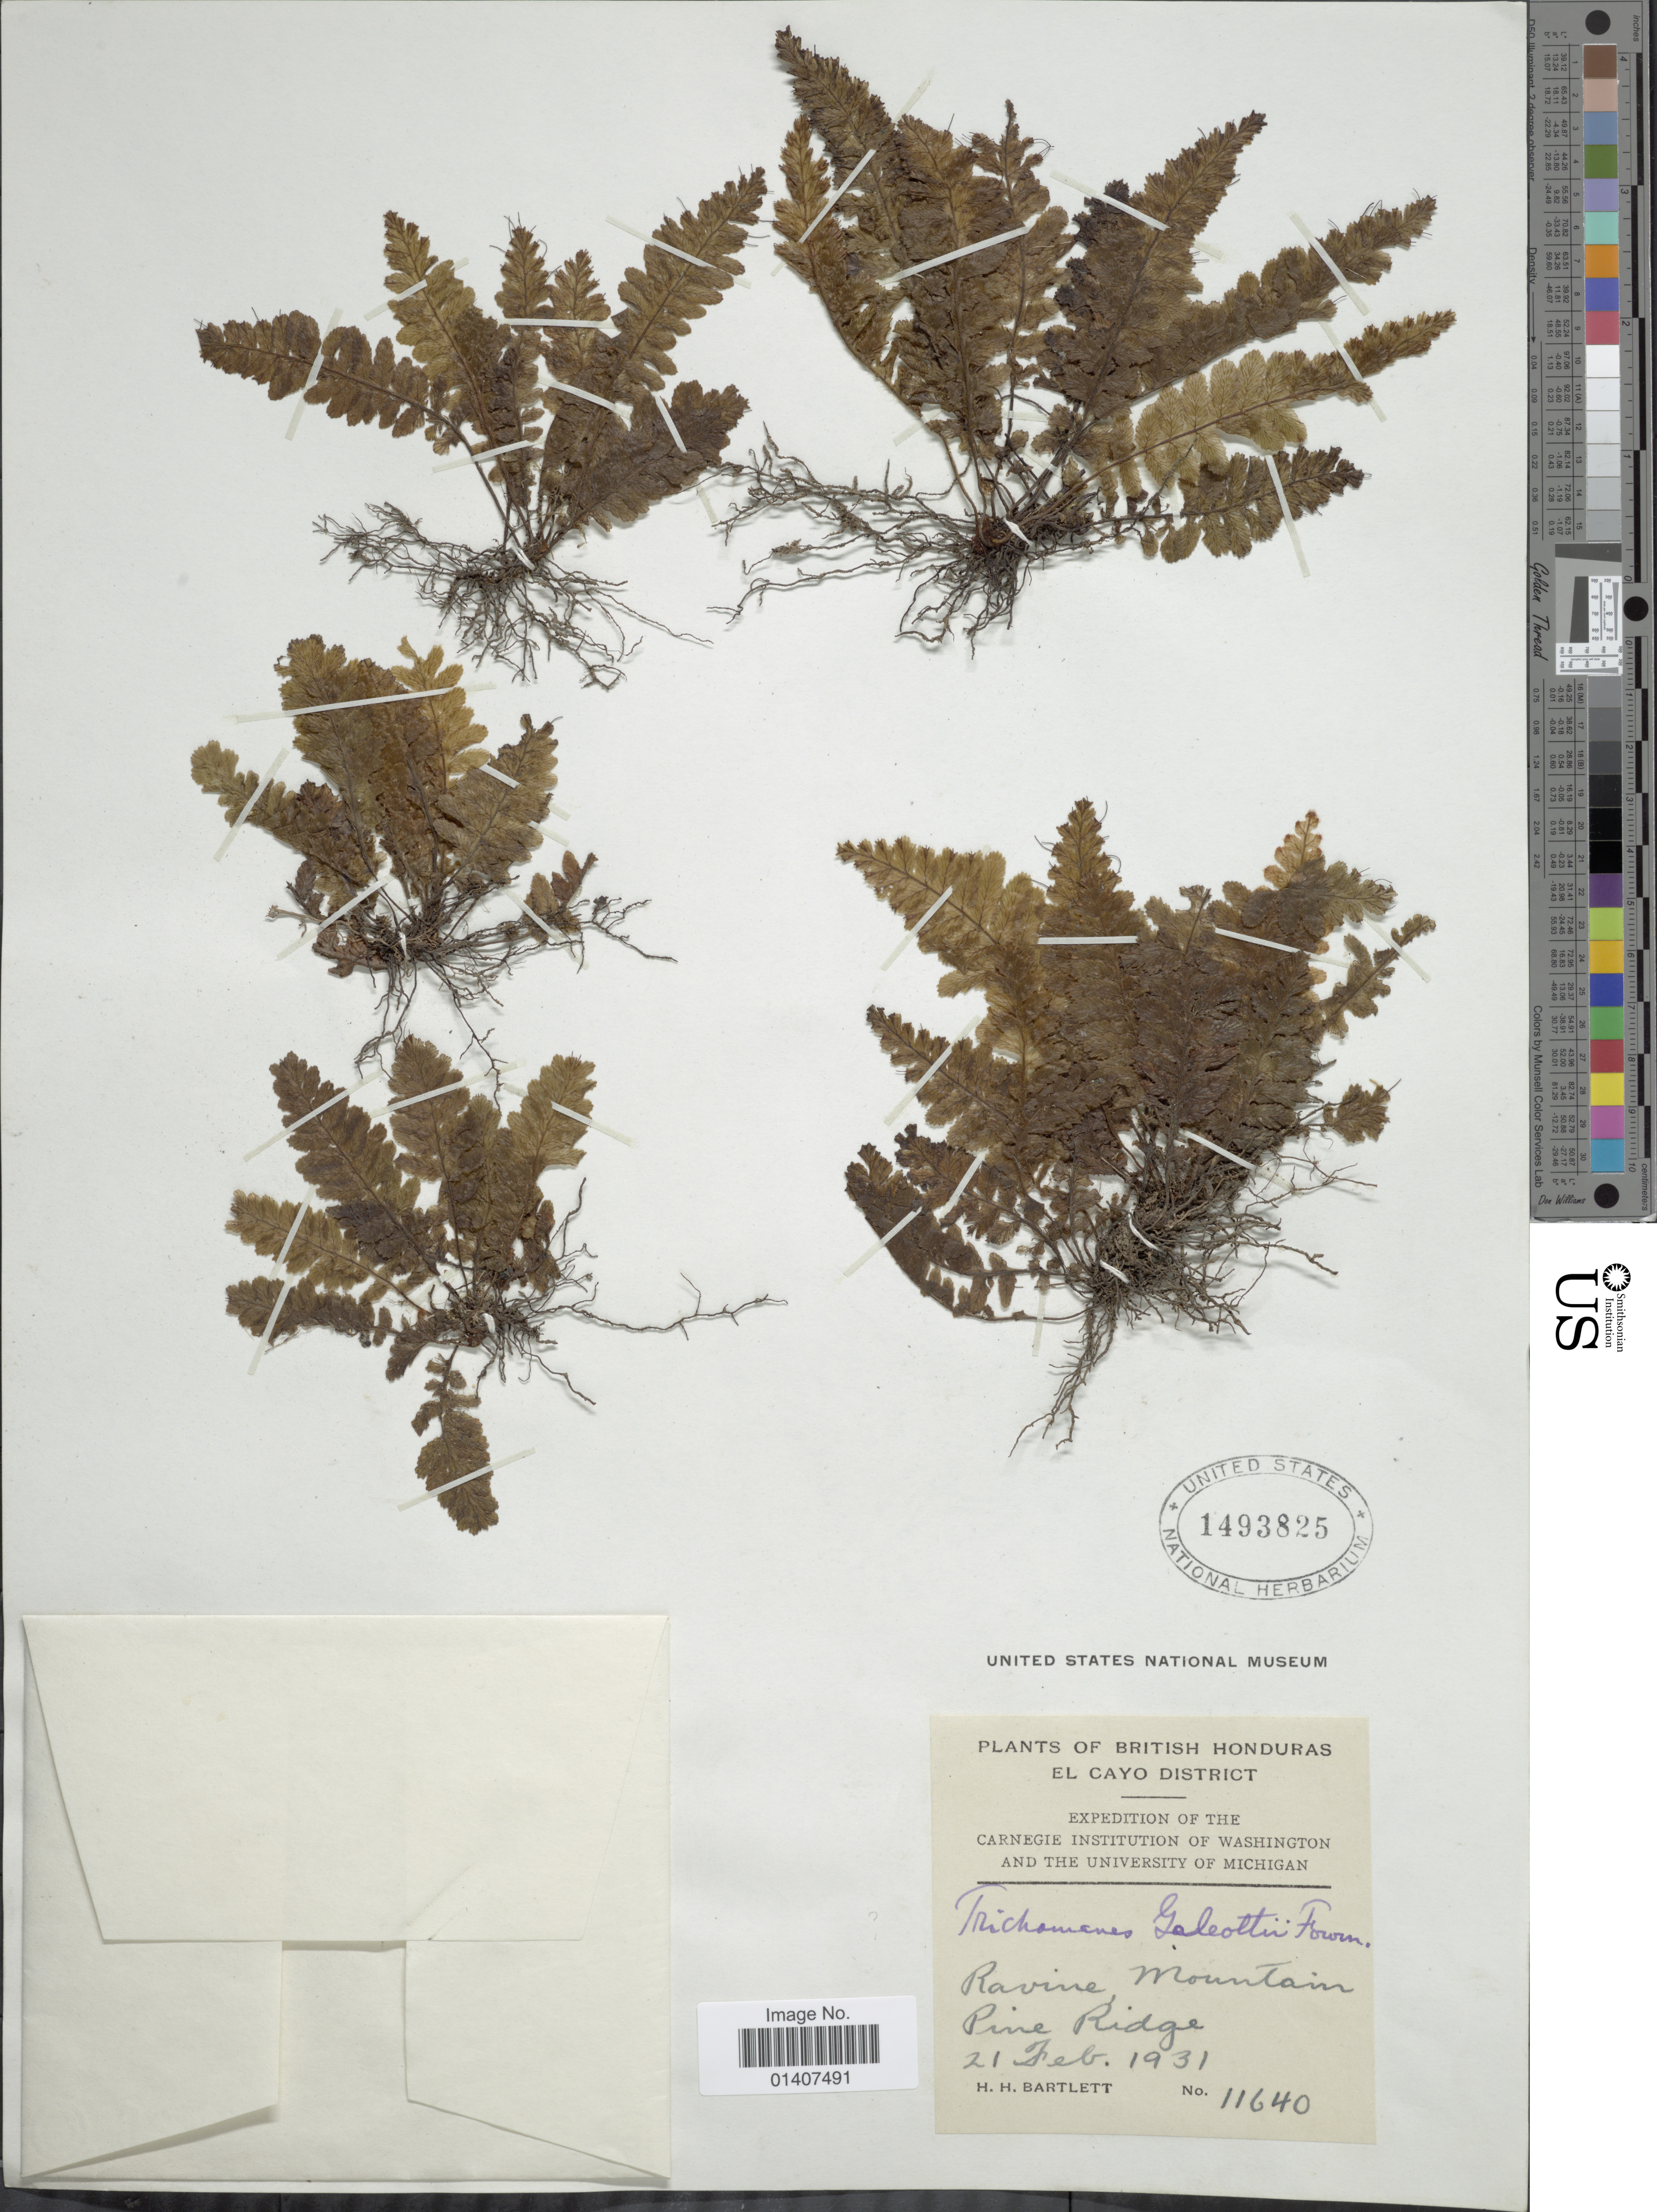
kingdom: Plantae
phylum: Tracheophyta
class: Polypodiopsida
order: Hymenophyllales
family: Hymenophyllaceae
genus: Trichomanes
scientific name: Trichomanes galeottii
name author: E. Fourn.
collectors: H. H. Bartlett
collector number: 11640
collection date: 1930-02-21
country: Belize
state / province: Cayo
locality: British Honduras, El Cayo district, Ravine mountain, pine ridge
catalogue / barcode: US 1493825